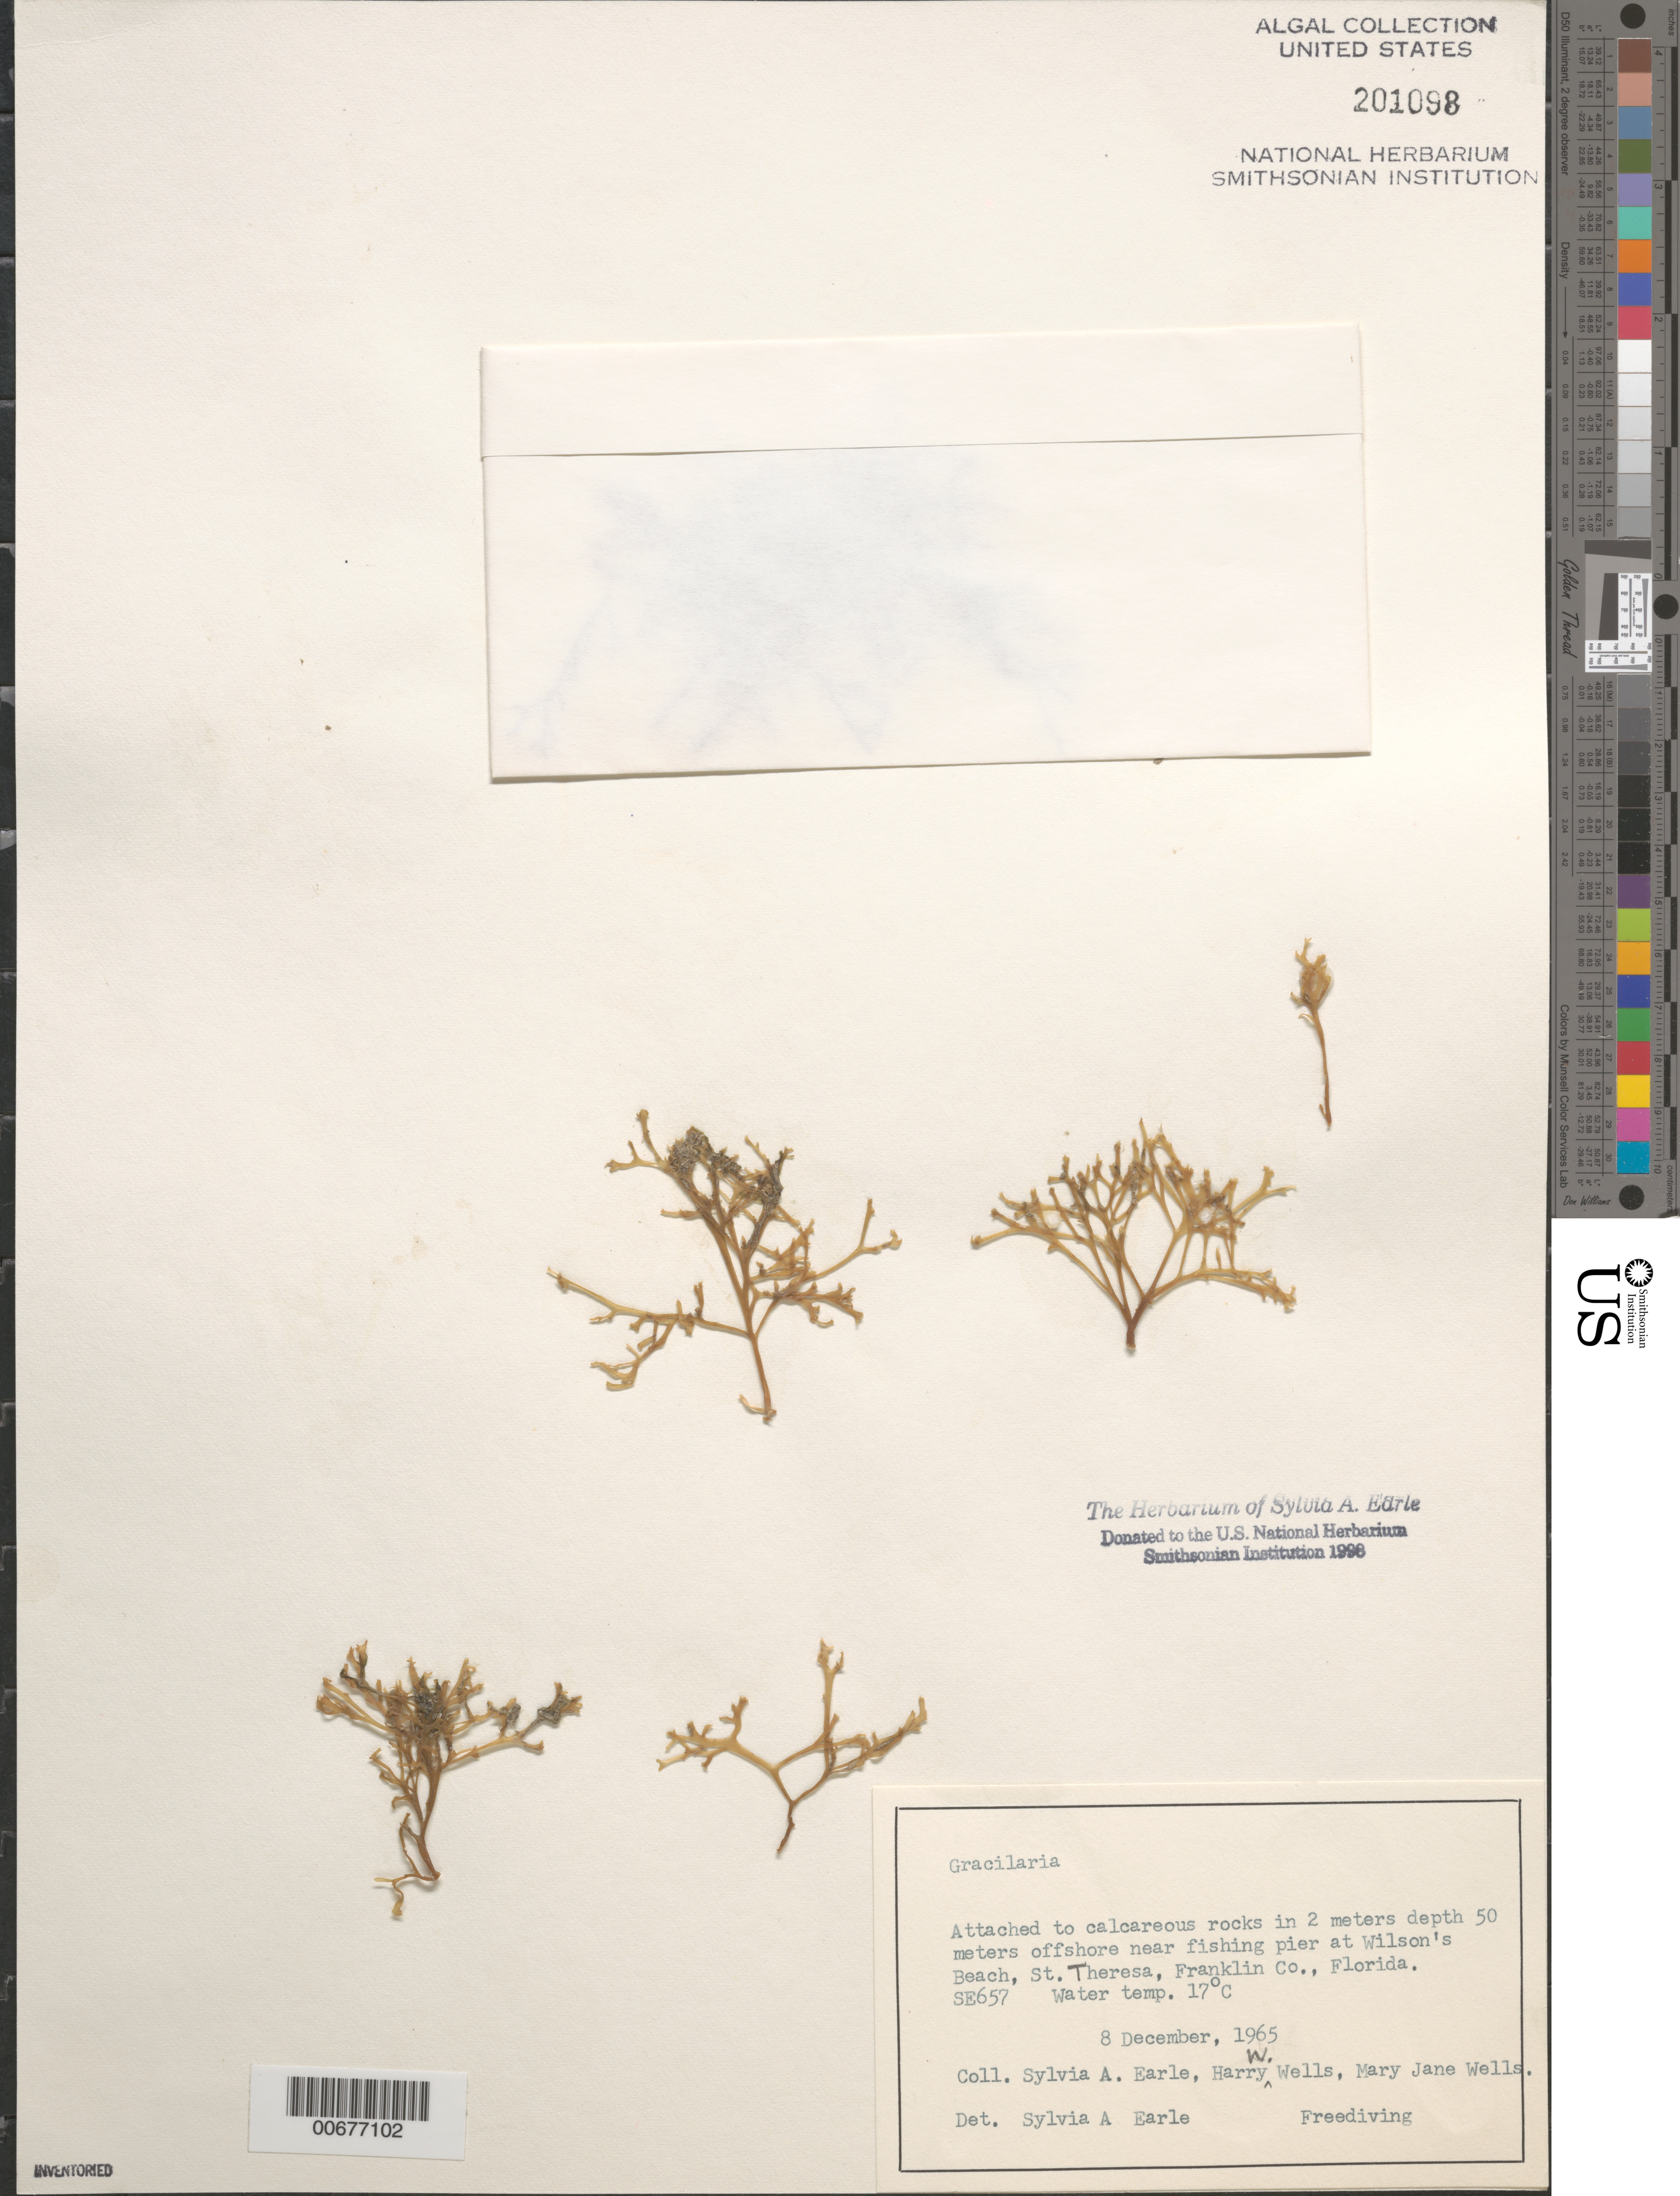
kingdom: Plantae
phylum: Rhodophyta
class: Florideophyceae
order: Gracilariales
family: Gracilariaceae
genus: Gracilaria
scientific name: Gracilaria sp.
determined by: Earle, S. A.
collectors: S. A. Earle, H. Wells & M. Wells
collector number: SE 657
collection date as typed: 08 Dec 1965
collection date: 1965-12-08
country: United States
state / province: Florida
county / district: Franklin County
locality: St. Teresa [St. Theresa], Wilson's Beach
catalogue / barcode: US 201098